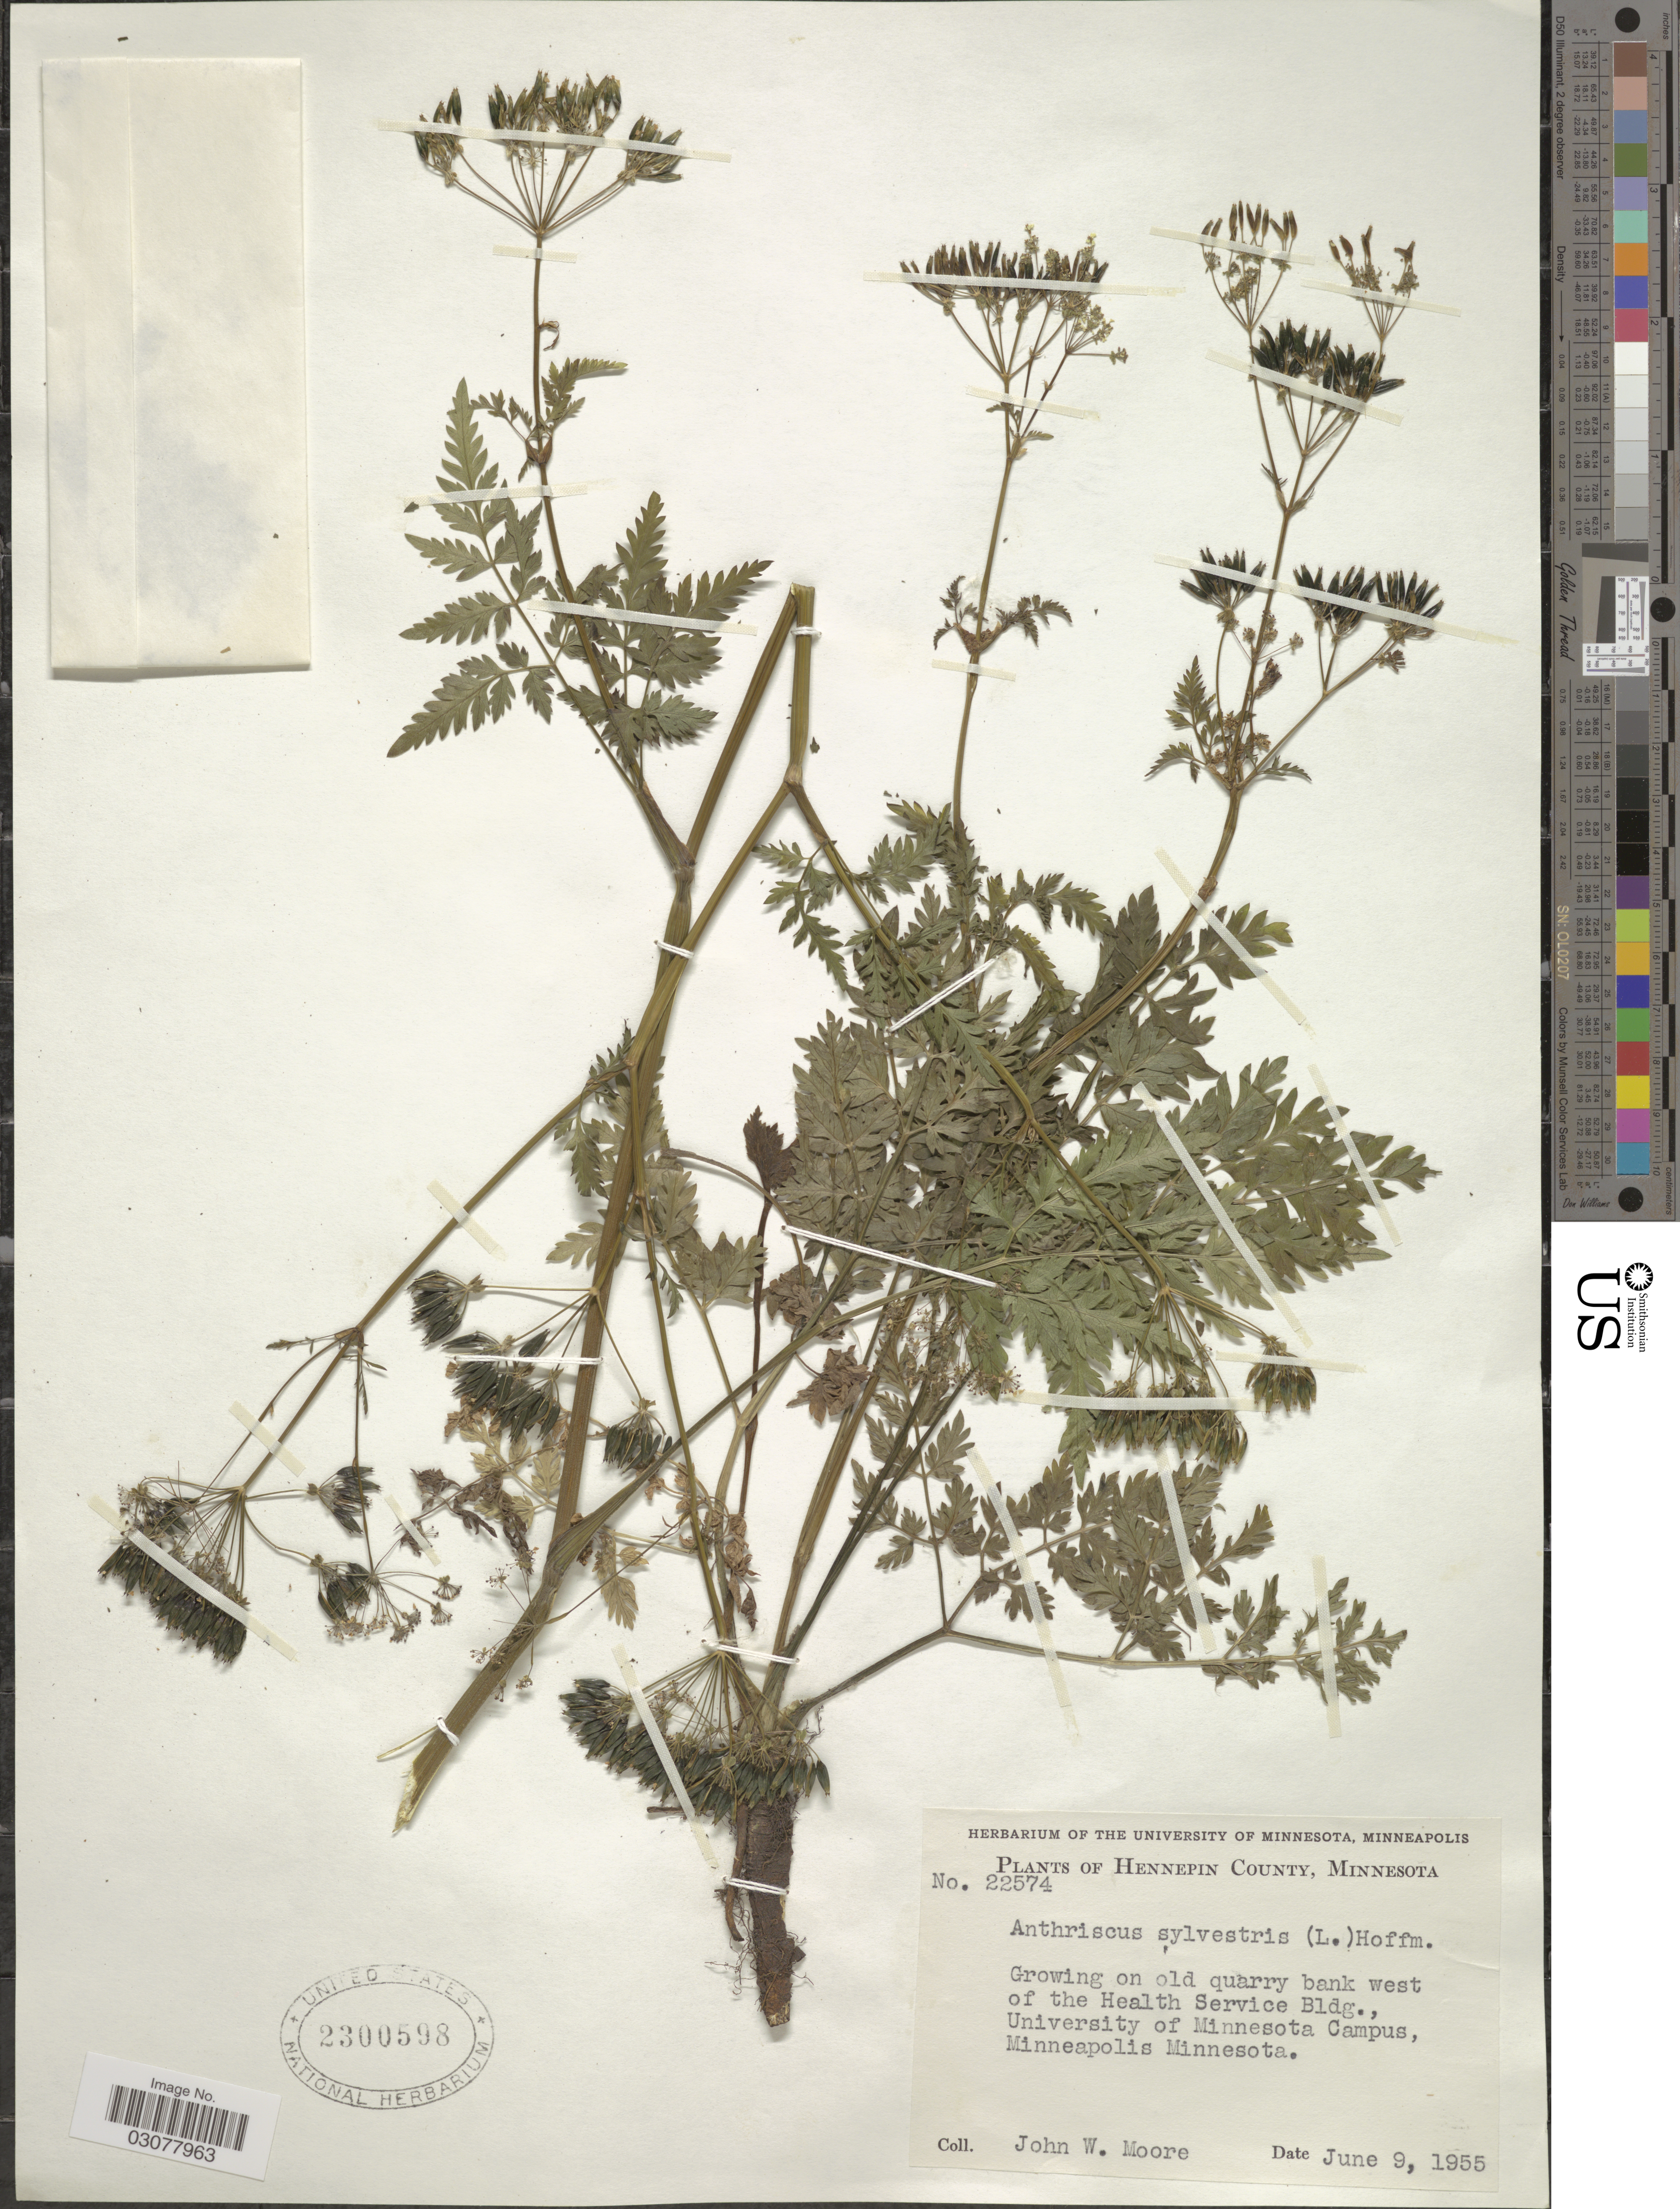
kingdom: Plantae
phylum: Tracheophyta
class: Magnoliopsida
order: Apiales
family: Apiaceae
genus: Anthriscus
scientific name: Anthriscus sylvestris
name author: (L.) Hoffm.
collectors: J. Moore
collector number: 22574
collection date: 1955-06-09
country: United States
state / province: Minnesota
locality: Hennepin County, Growing on old quarry bank west of the Health Service Bldg., University of Minnesota Campus, Minneapolis Minnesota.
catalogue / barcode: US 2300598